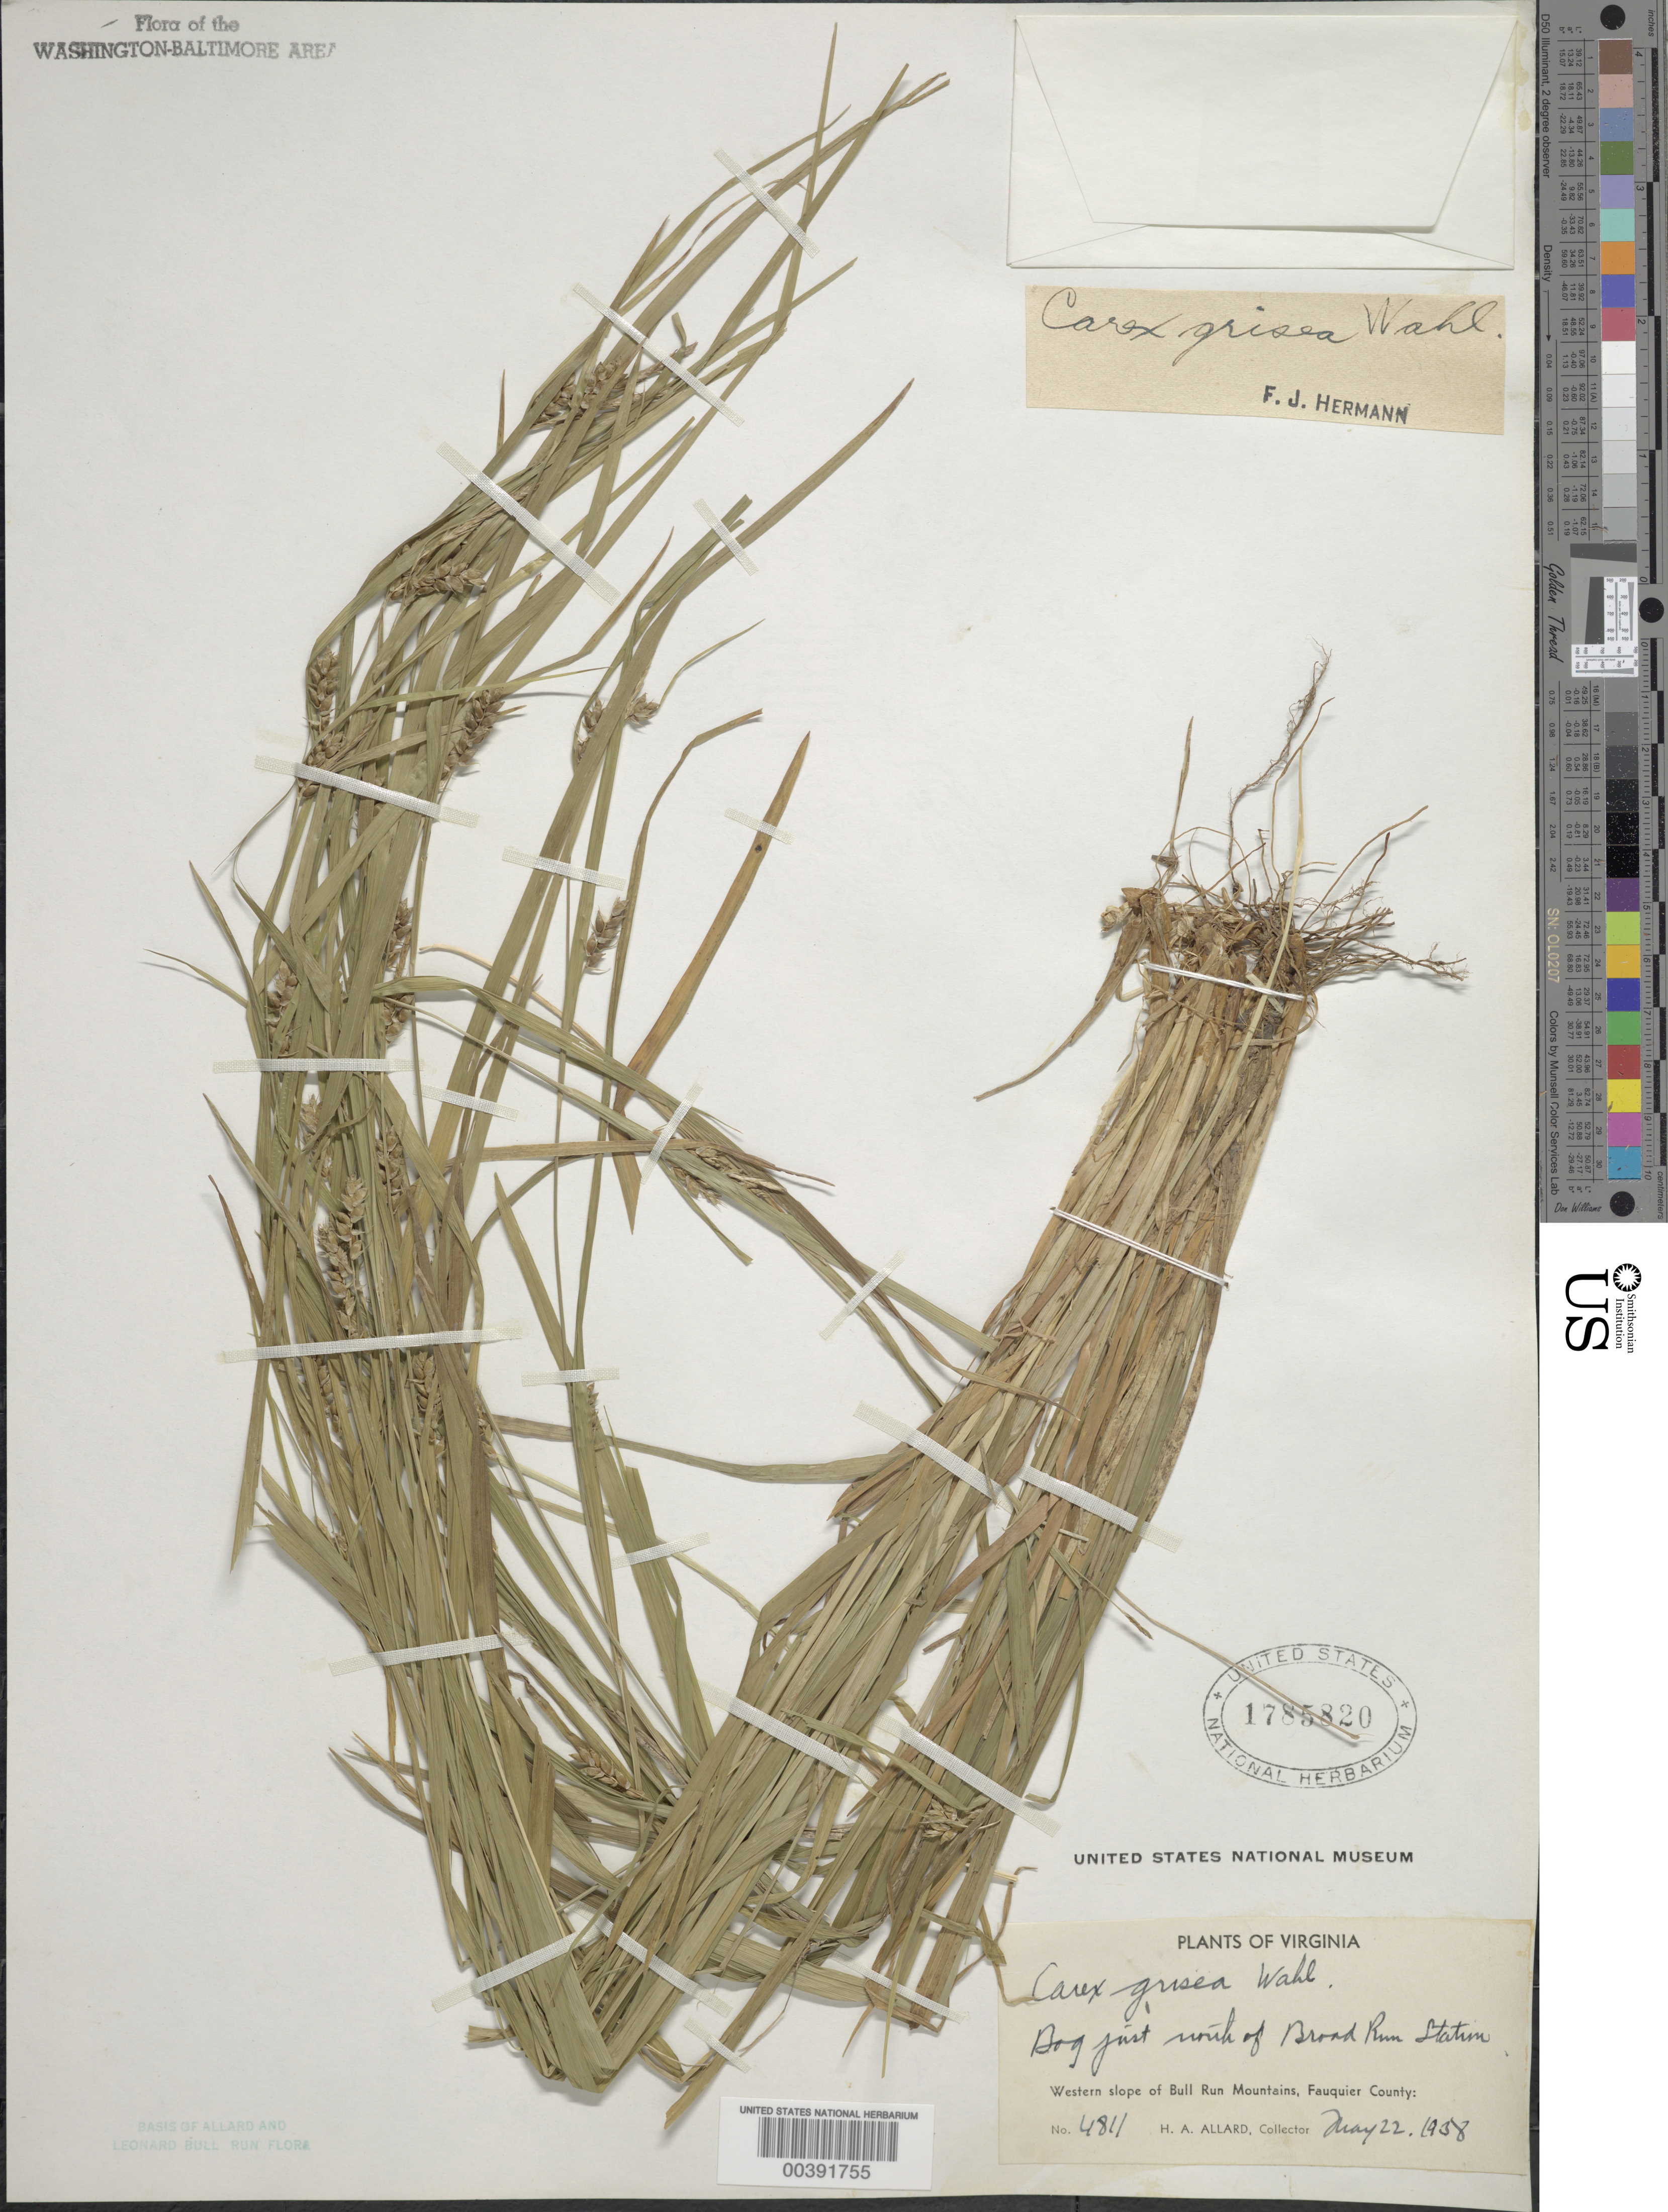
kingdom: Plantae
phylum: Tracheophyta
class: Liliopsida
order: Poales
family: Cyperaceae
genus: Carex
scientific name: Carex grisea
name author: Wahlenb.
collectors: H. A. Allard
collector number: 4811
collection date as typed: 22 May 1938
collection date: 1938-05-22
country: United States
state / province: Virginia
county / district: Fauquier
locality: North of Broad Run Station Bull Run Mts.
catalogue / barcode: US 1785820